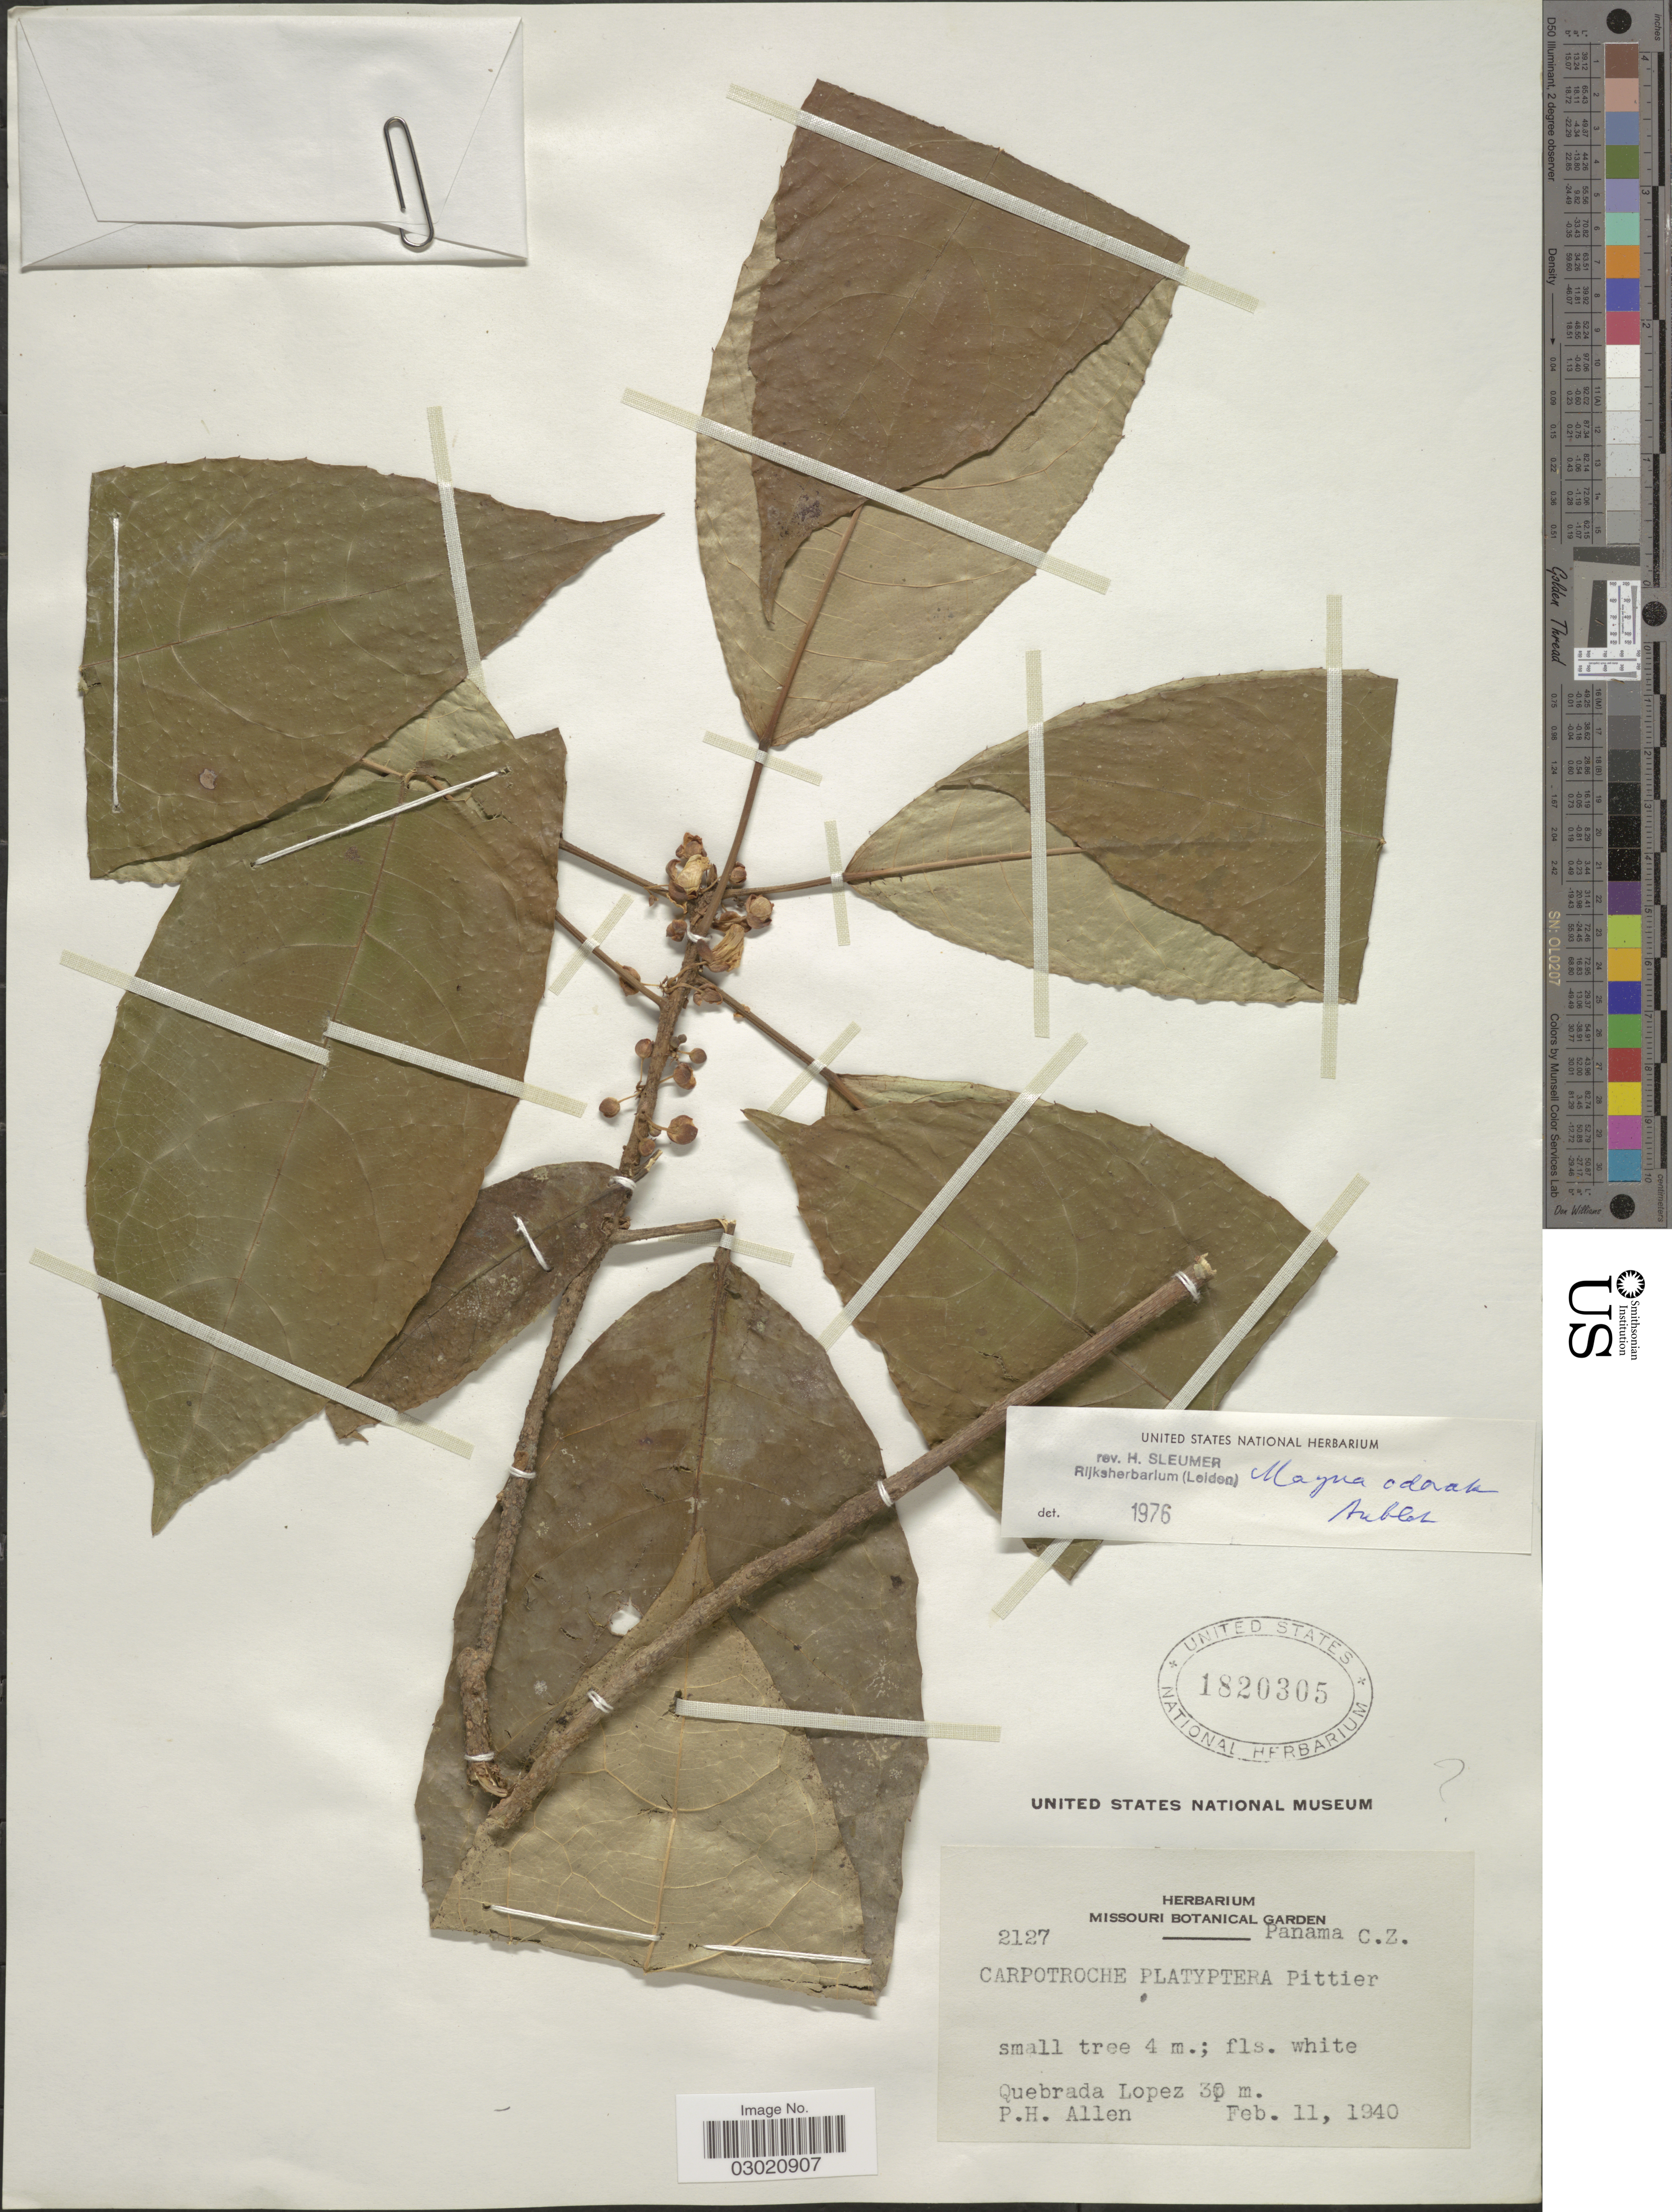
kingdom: Plantae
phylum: Tracheophyta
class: Magnoliopsida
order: Malpighiales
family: Achariaceae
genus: Mayna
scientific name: Mayna odorata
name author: Aubl.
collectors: P. H. Allen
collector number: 2127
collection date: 1940-02-11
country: Panama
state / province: Colón / Panamá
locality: Panama C.Z. Quebrada Lopez.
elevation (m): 30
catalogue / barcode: US 1820305